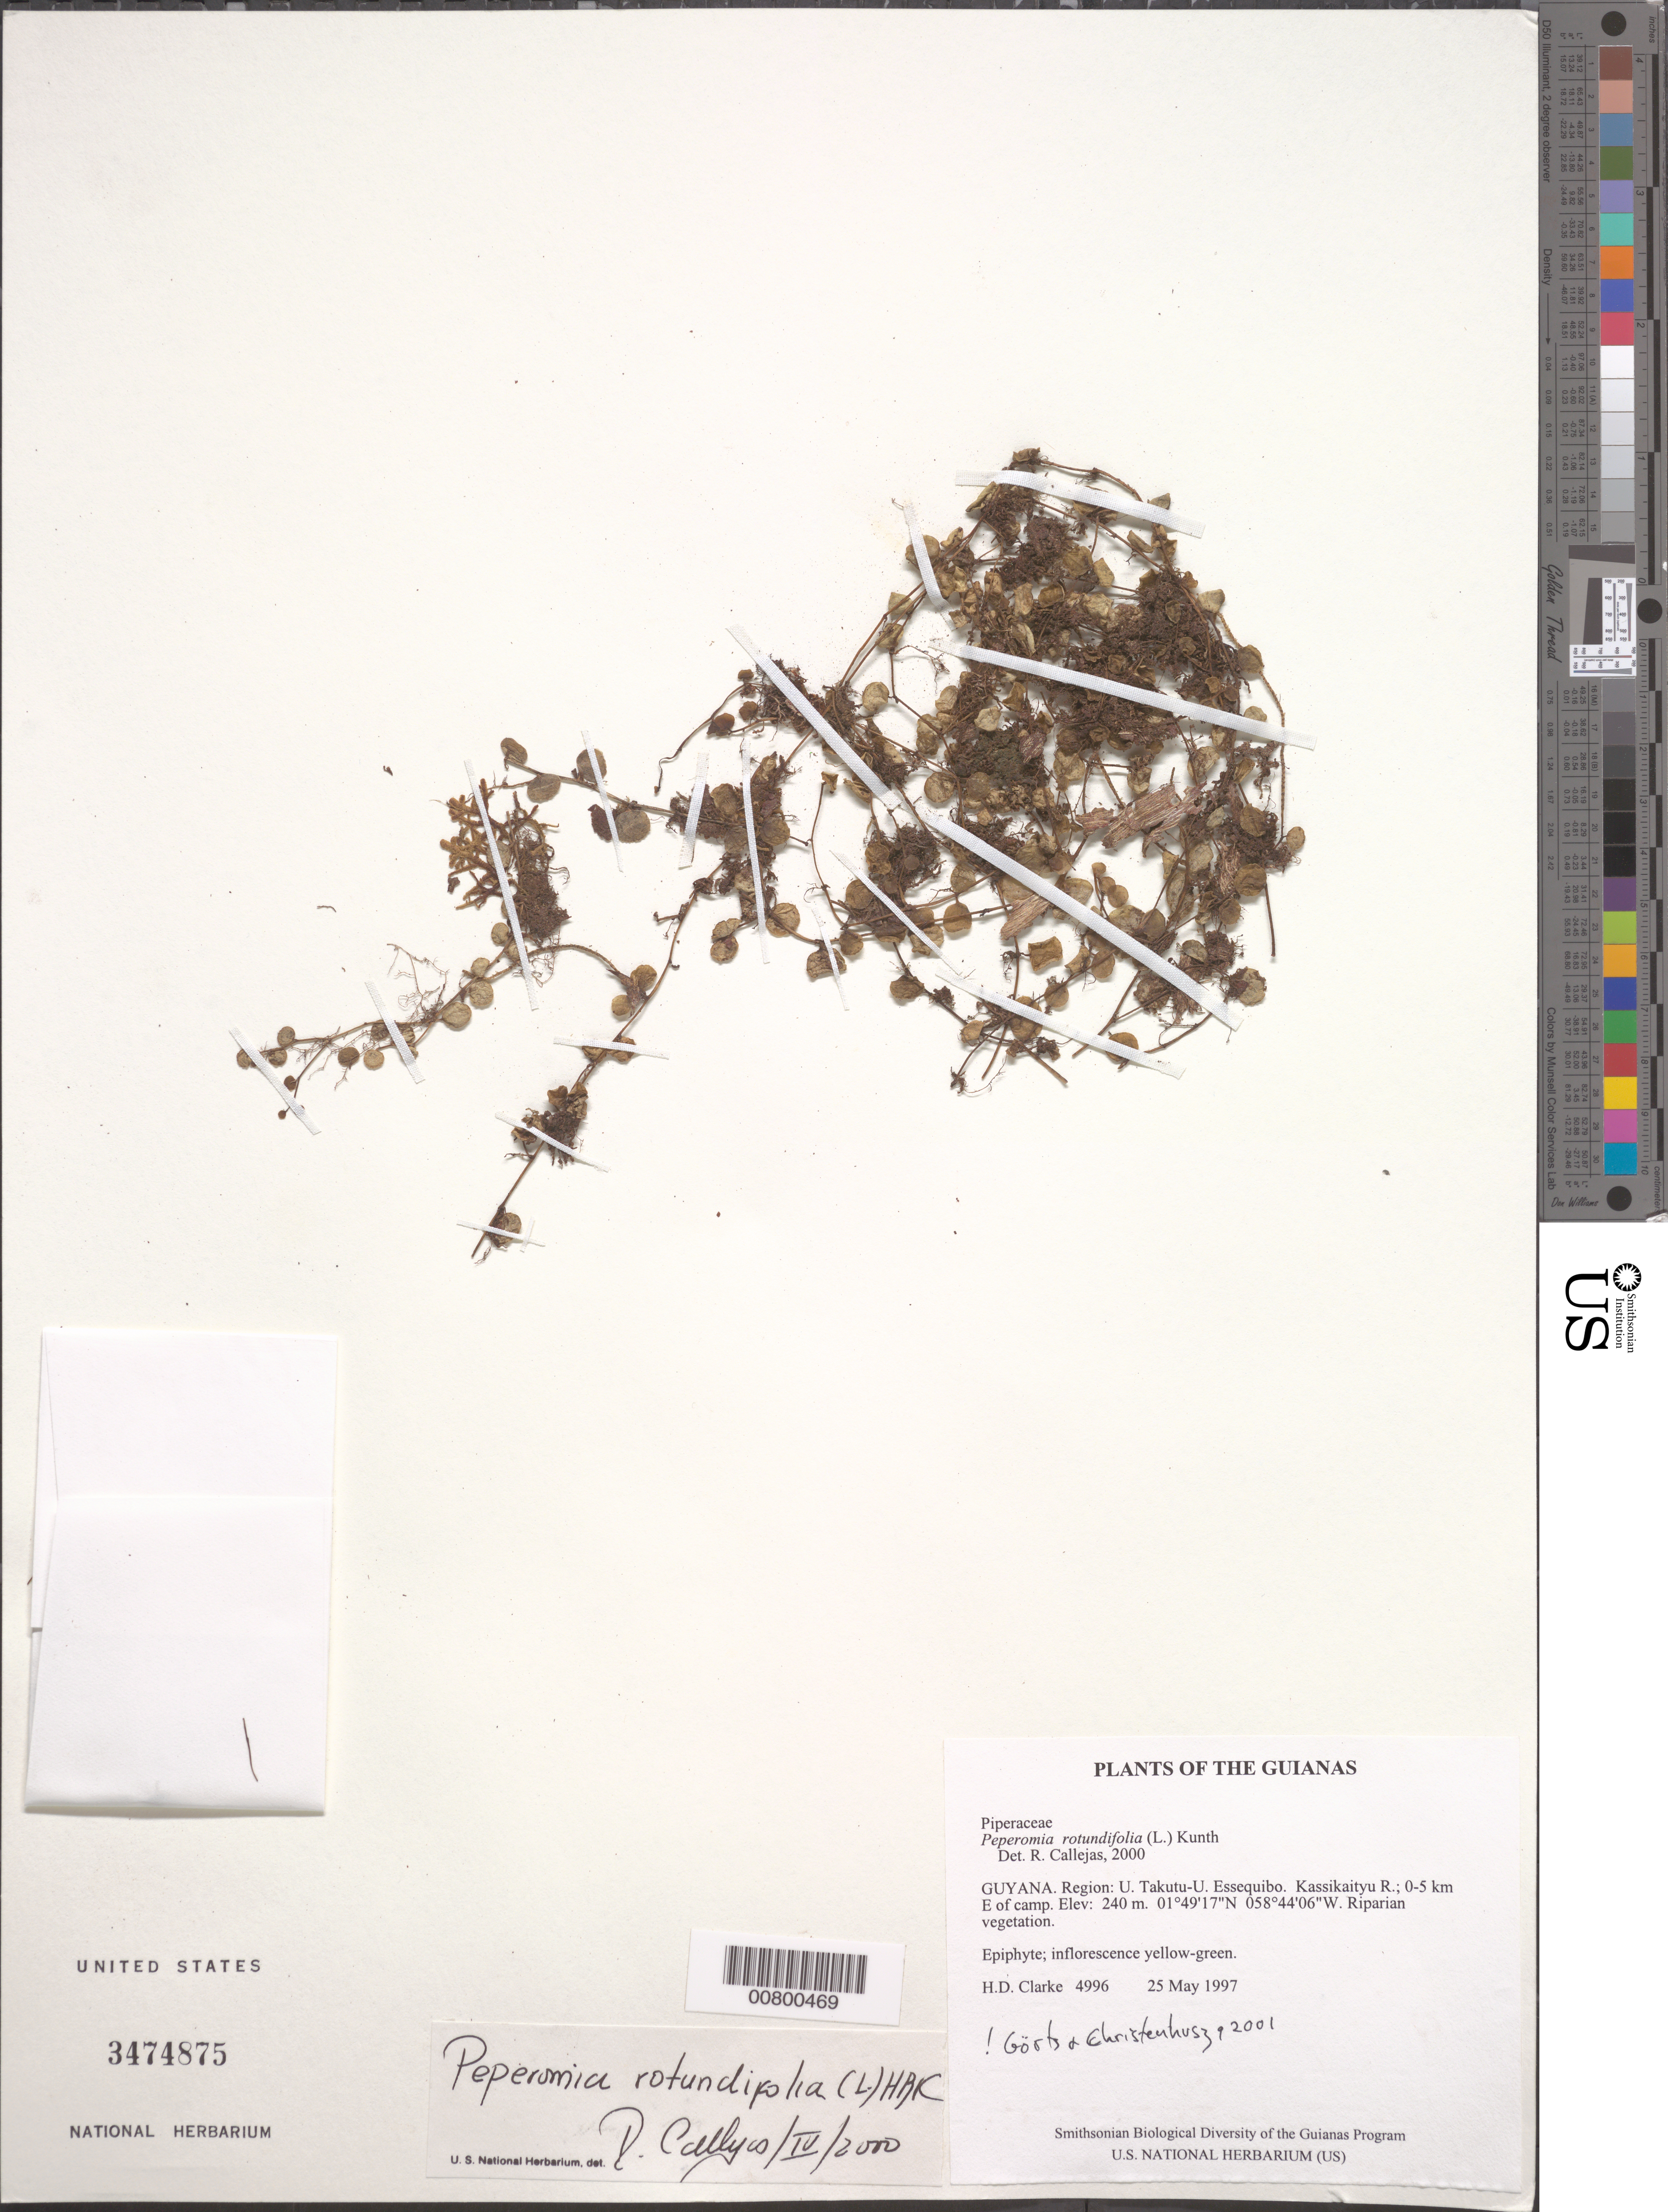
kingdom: Plantae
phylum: Tracheophyta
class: Magnoliopsida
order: Piperales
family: Piperaceae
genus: Peperomia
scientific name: Peperomia rotundifolia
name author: (L.) Kunth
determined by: Görts-van Rijn, A. R.; Christenhusz, M. J.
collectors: H. D. Clarke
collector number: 4996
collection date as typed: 25 May 1997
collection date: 1997-05-25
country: Guyana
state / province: U. Takutu-U. Essequibo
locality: Kassikaityu R.; 0-5 km E of camp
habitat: Riparian vegetation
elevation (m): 240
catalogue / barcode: US 3474875